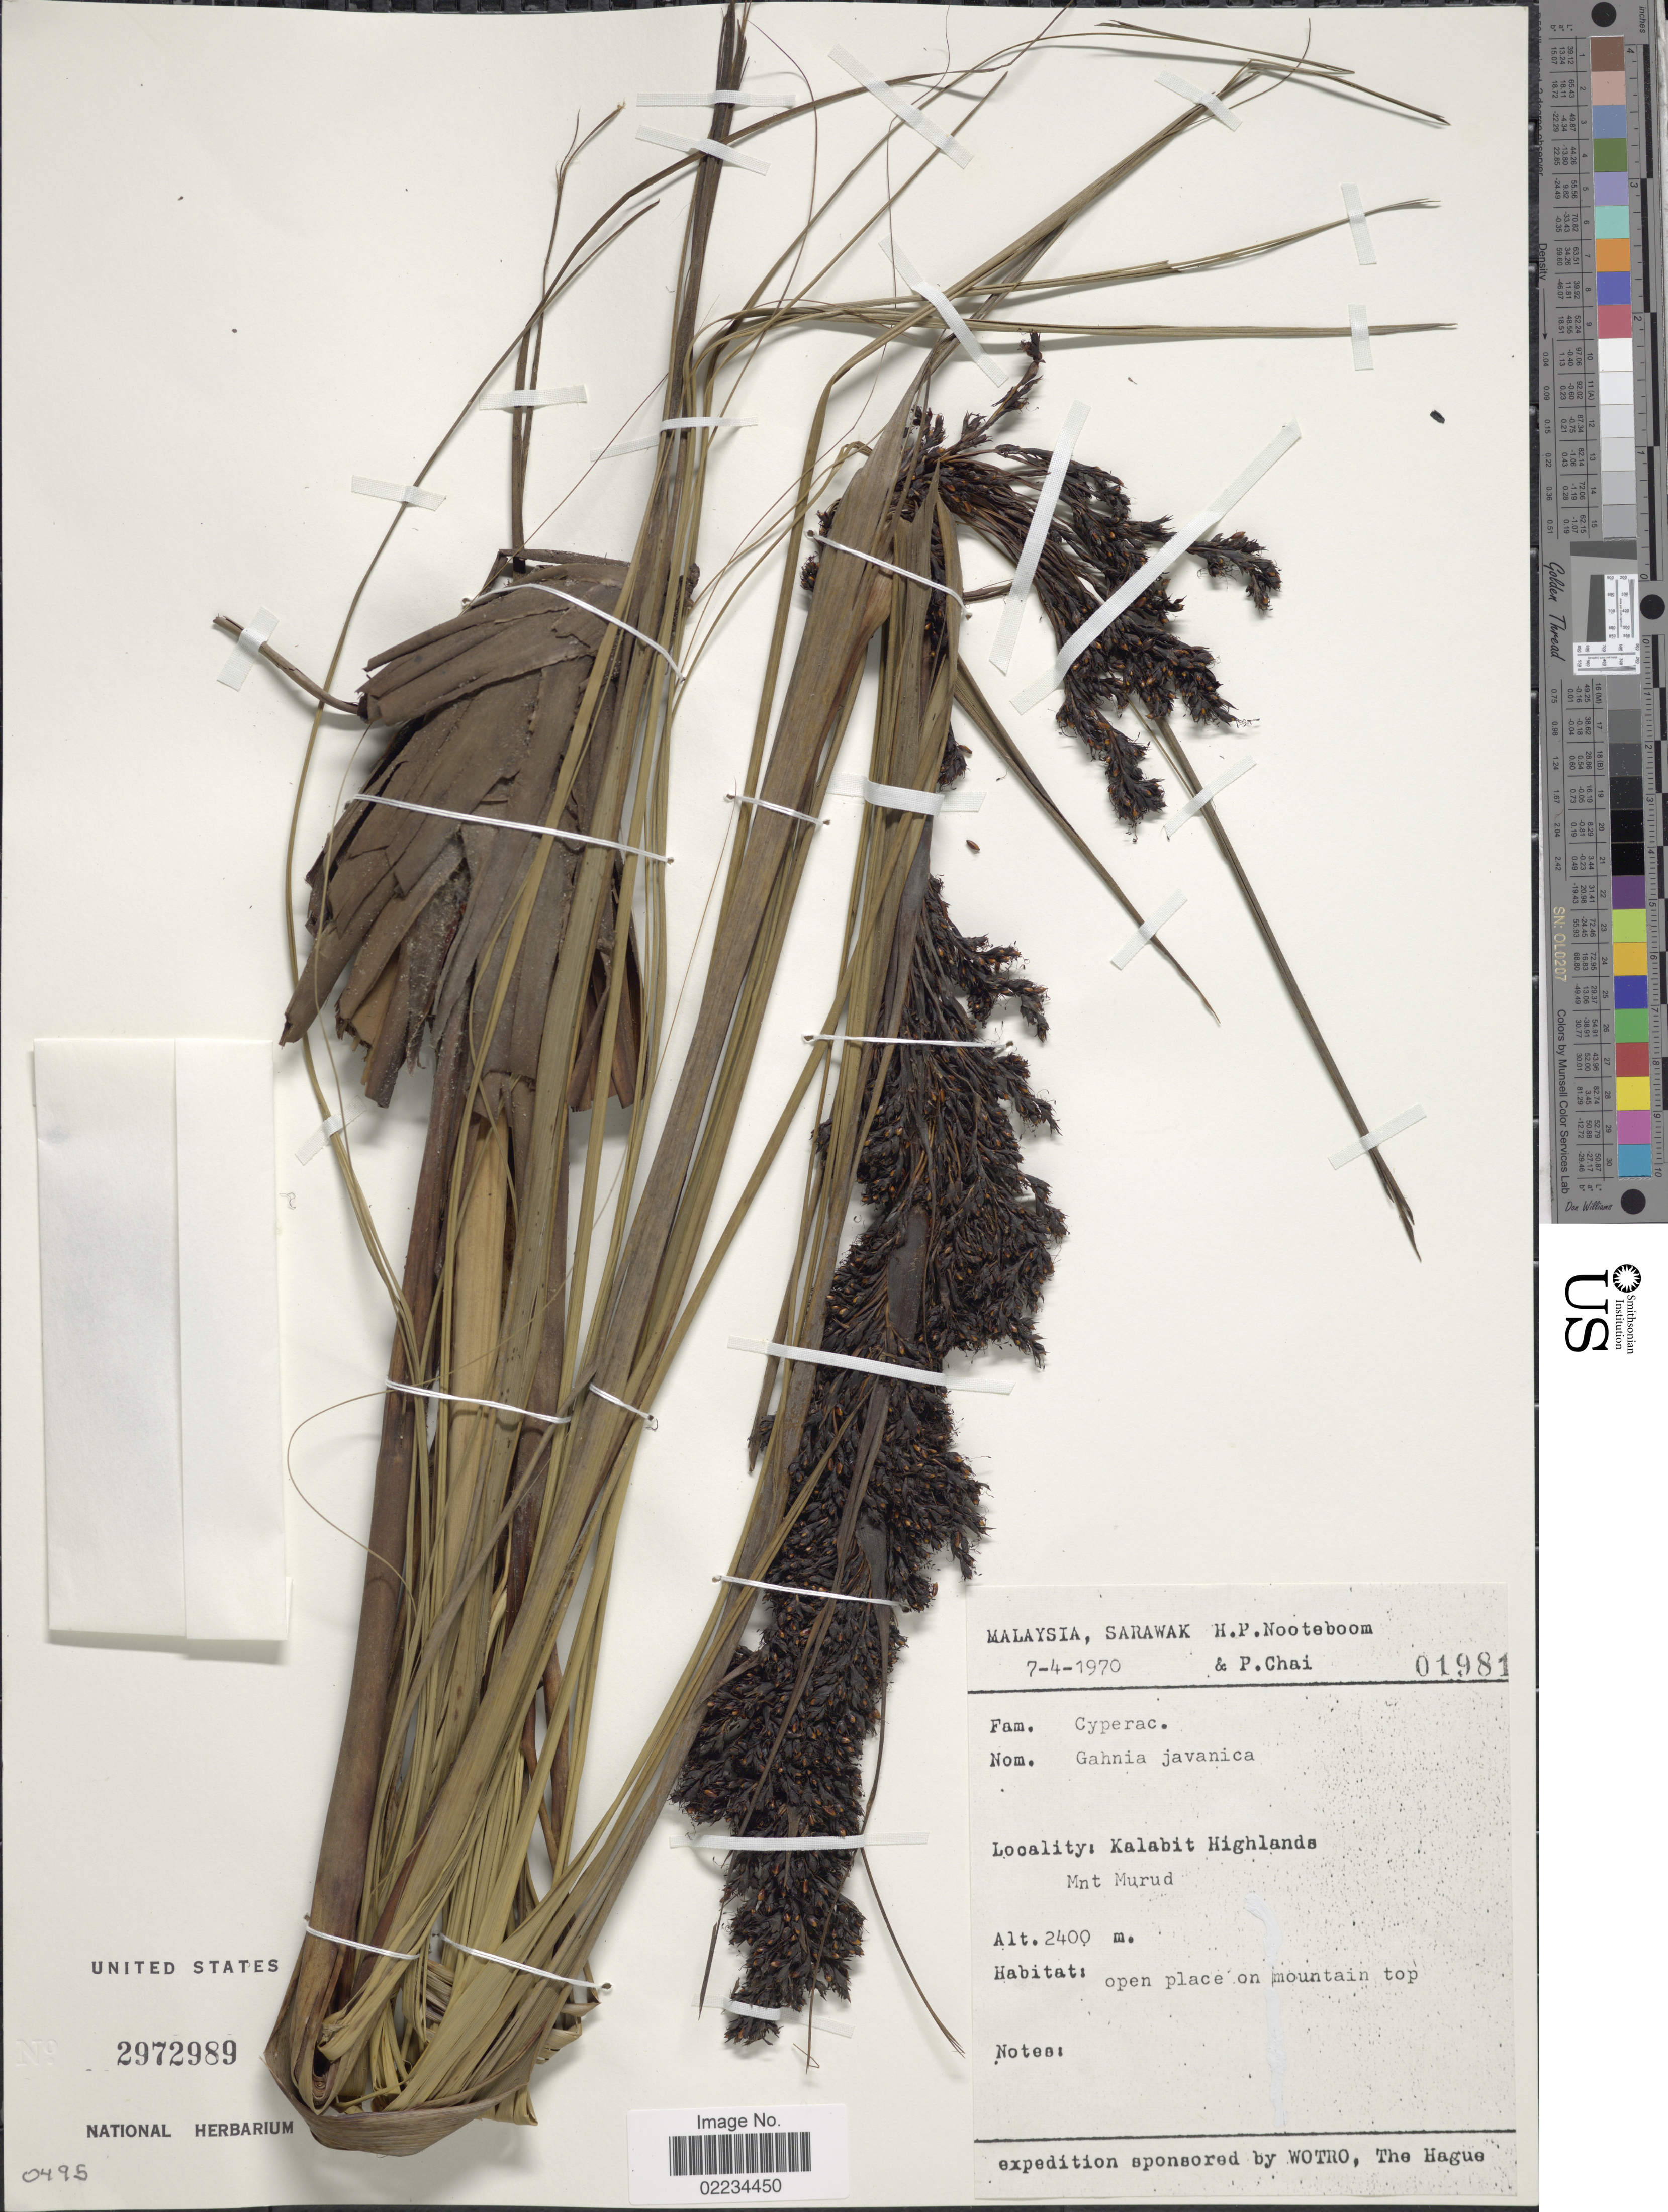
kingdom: Plantae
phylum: Tracheophyta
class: Liliopsida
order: Poales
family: Cyperaceae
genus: Gahnia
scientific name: Gahnia javanica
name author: Moritzi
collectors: H. P. Nooteboom & P. Chai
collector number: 01981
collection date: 1970-04-07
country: Malaysia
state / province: Sarawak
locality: Kalabit Highlands, Mnt Murud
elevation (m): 2400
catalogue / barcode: US 2972989